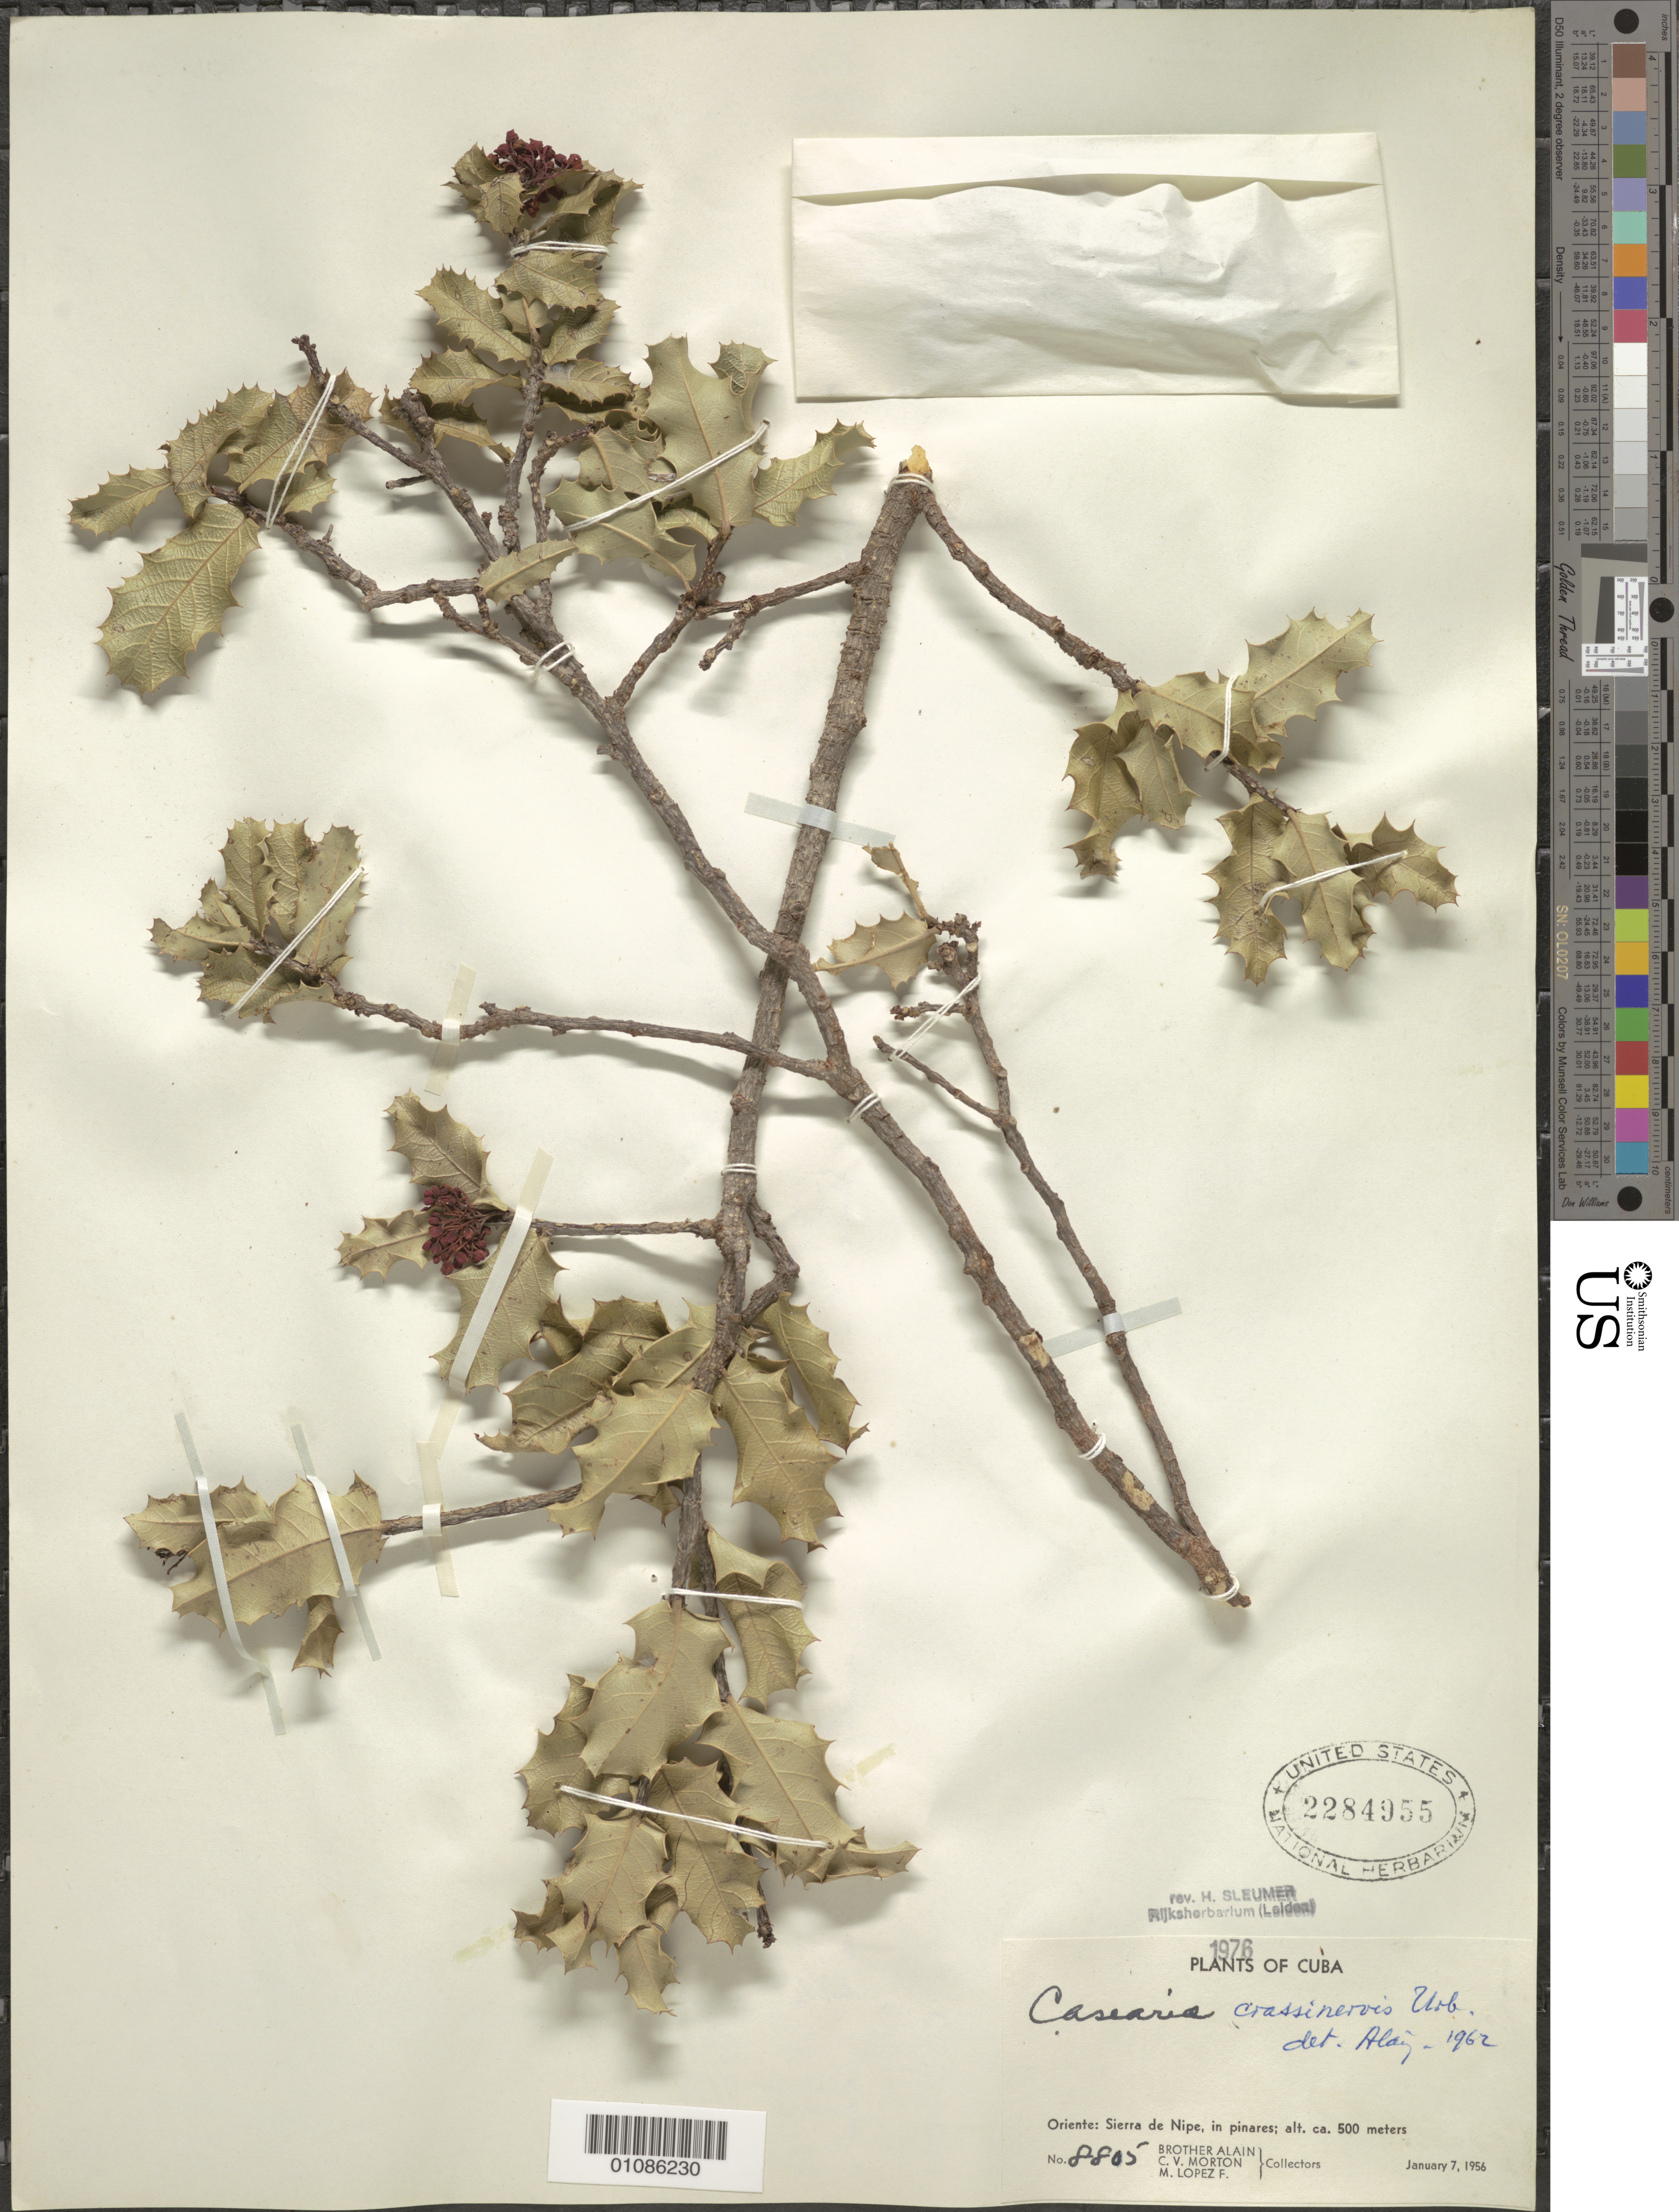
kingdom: Plantae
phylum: Tracheophyta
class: Magnoliopsida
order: Malpighiales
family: Salicaceae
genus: Casearia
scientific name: Casearia crassinervis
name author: Urb.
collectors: A. H. Liogier, C. V. Morton & M. López Figueiras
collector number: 8805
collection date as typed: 07 Jan 1956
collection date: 1956-01-07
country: Cuba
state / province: Holguín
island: Cuba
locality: Sierra de nipe, in pinares [Oriente]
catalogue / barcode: US 2284955